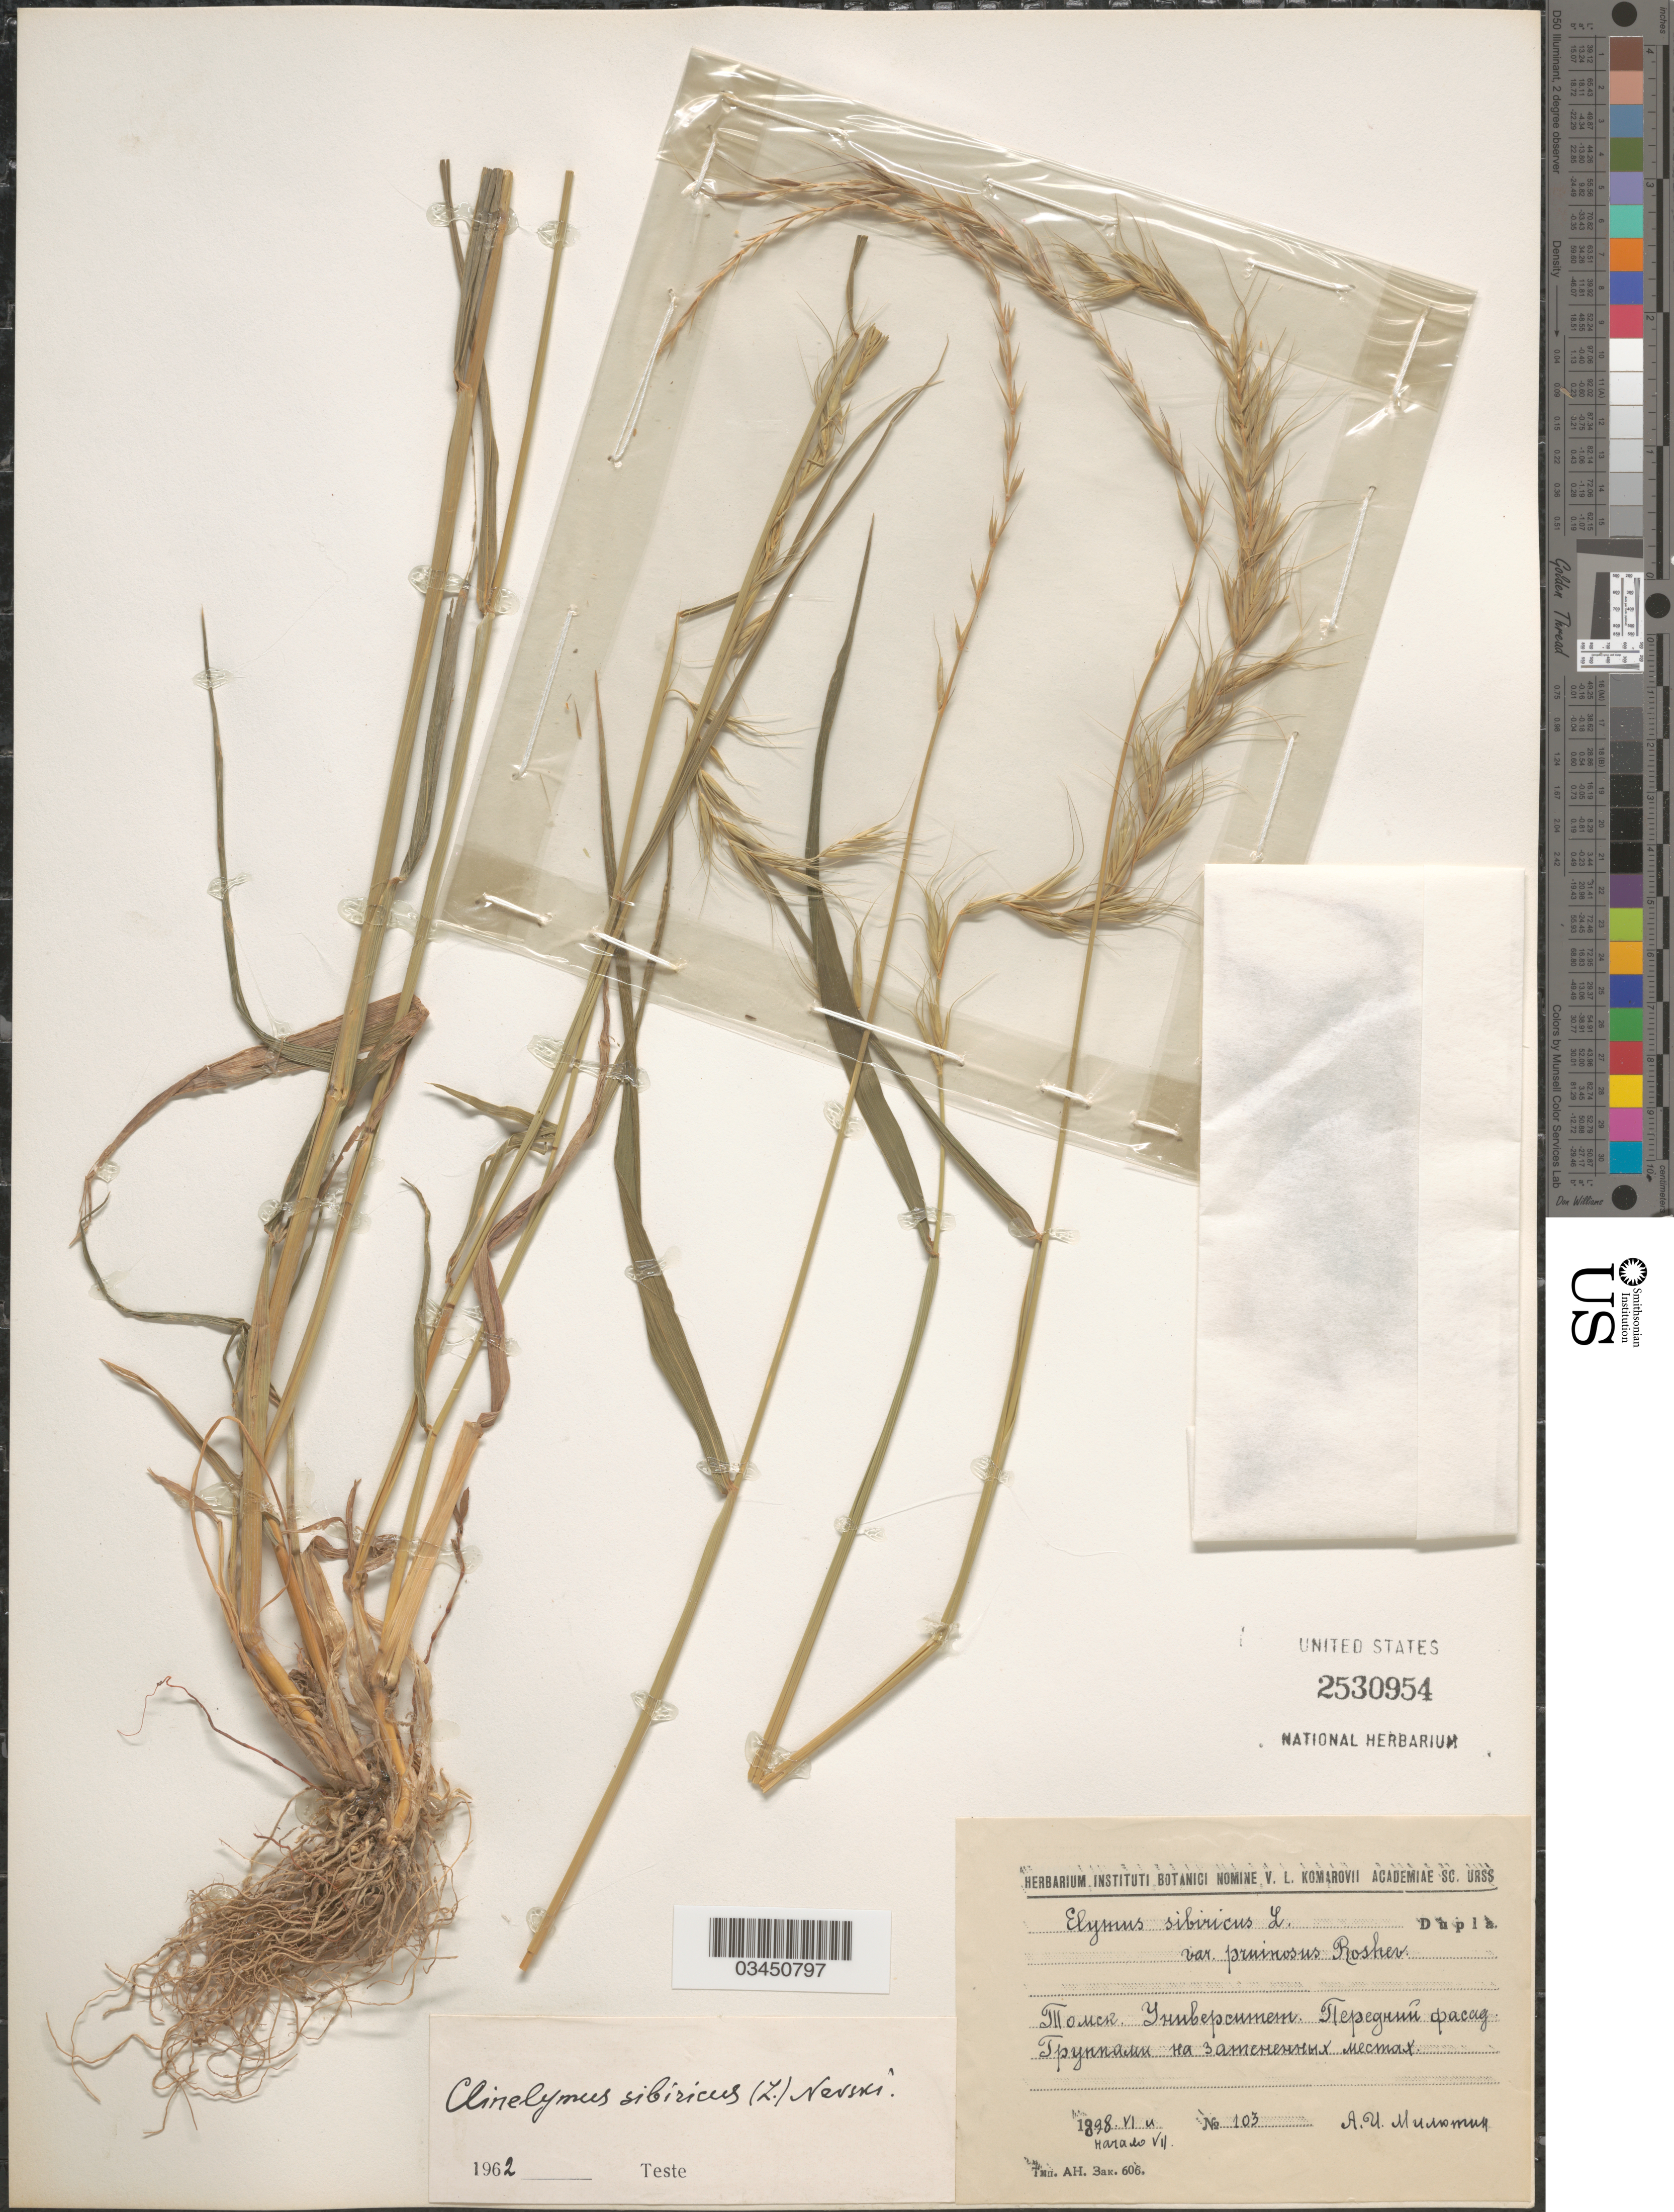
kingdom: Plantae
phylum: Tracheophyta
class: Liliopsida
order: Poales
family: Poaceae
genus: Elymus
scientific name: Elymus sibiricus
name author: L.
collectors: A. Milyutin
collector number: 103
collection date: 1898-06/1898-07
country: Russian Federation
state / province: Tomsk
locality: Walls of Tomsk University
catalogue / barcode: US 2530954